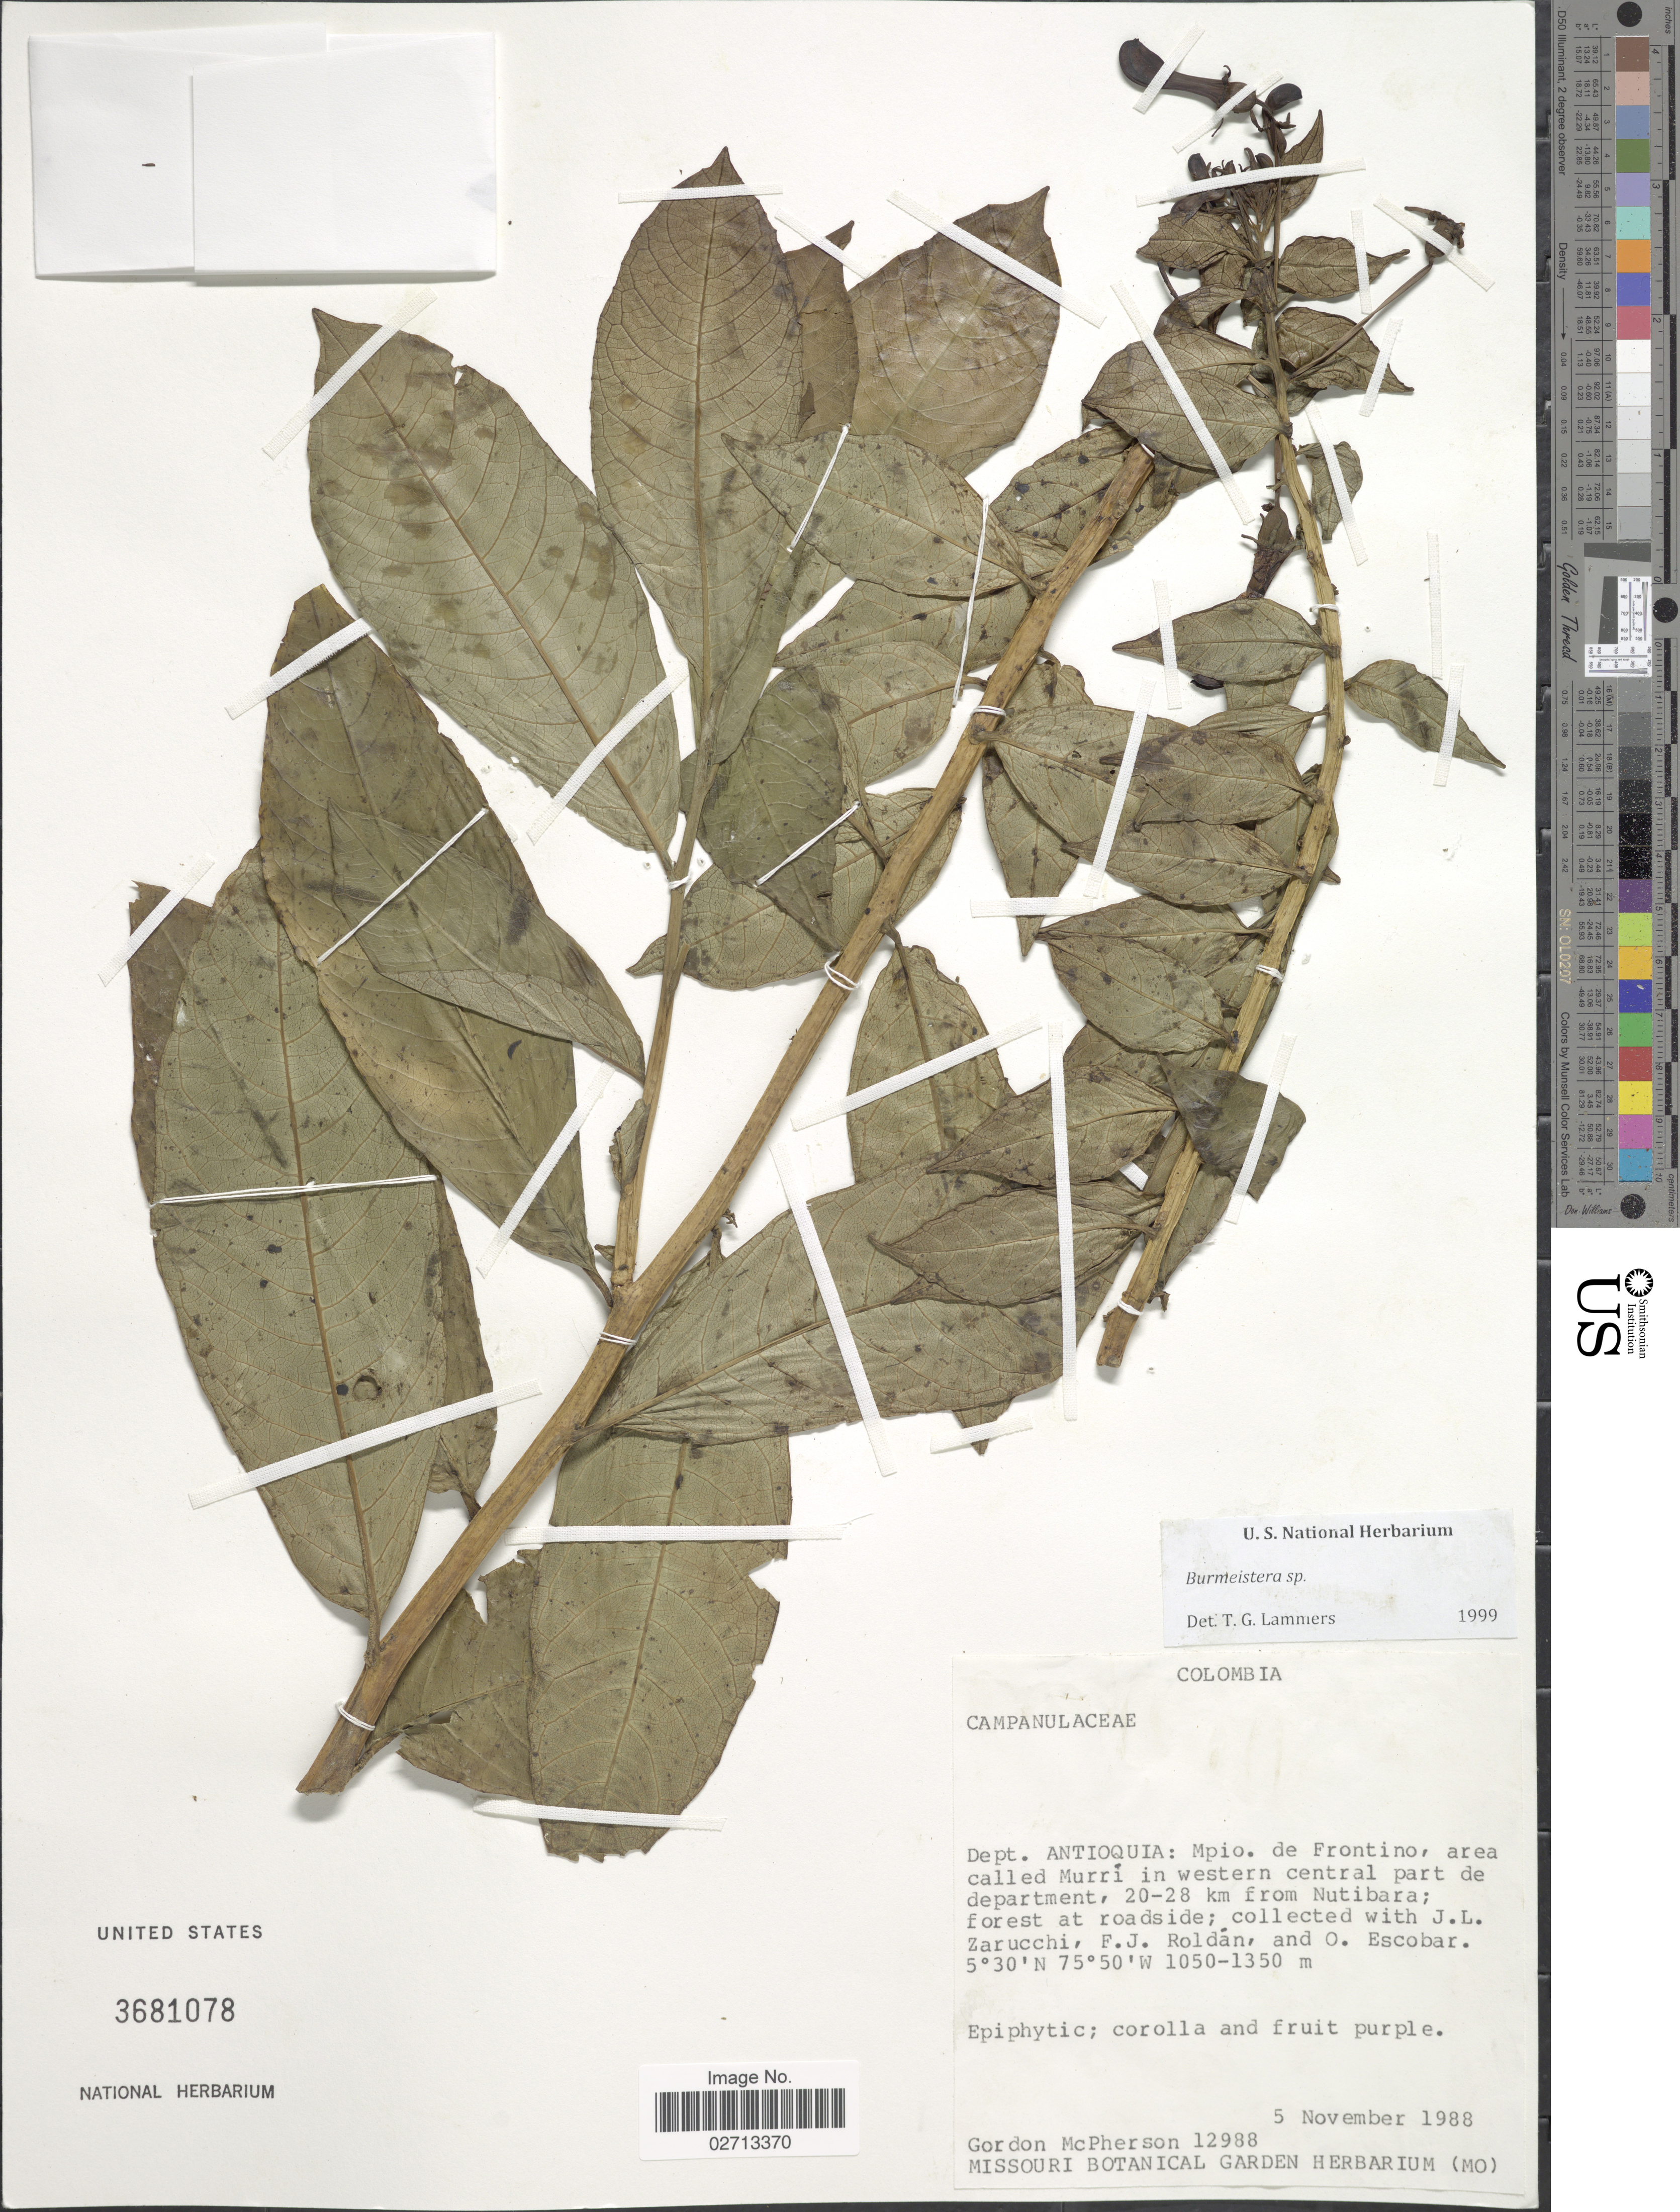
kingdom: Plantae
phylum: Tracheophyta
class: Magnoliopsida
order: Asterales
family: Campanulaceae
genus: Burmeistera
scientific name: Burmeistera sp.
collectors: G. D. McPherson, J. L. Zarucchi, F. J. Roldán & O. Escobar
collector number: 12988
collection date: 1988-11-05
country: Colombia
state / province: Antioquia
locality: Dept. Antioquia. Mpio. de Frontino, area called Murrí in western central part de department, 20-28 km from Nutibara; forest at roadside.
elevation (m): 1050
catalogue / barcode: US 3681078